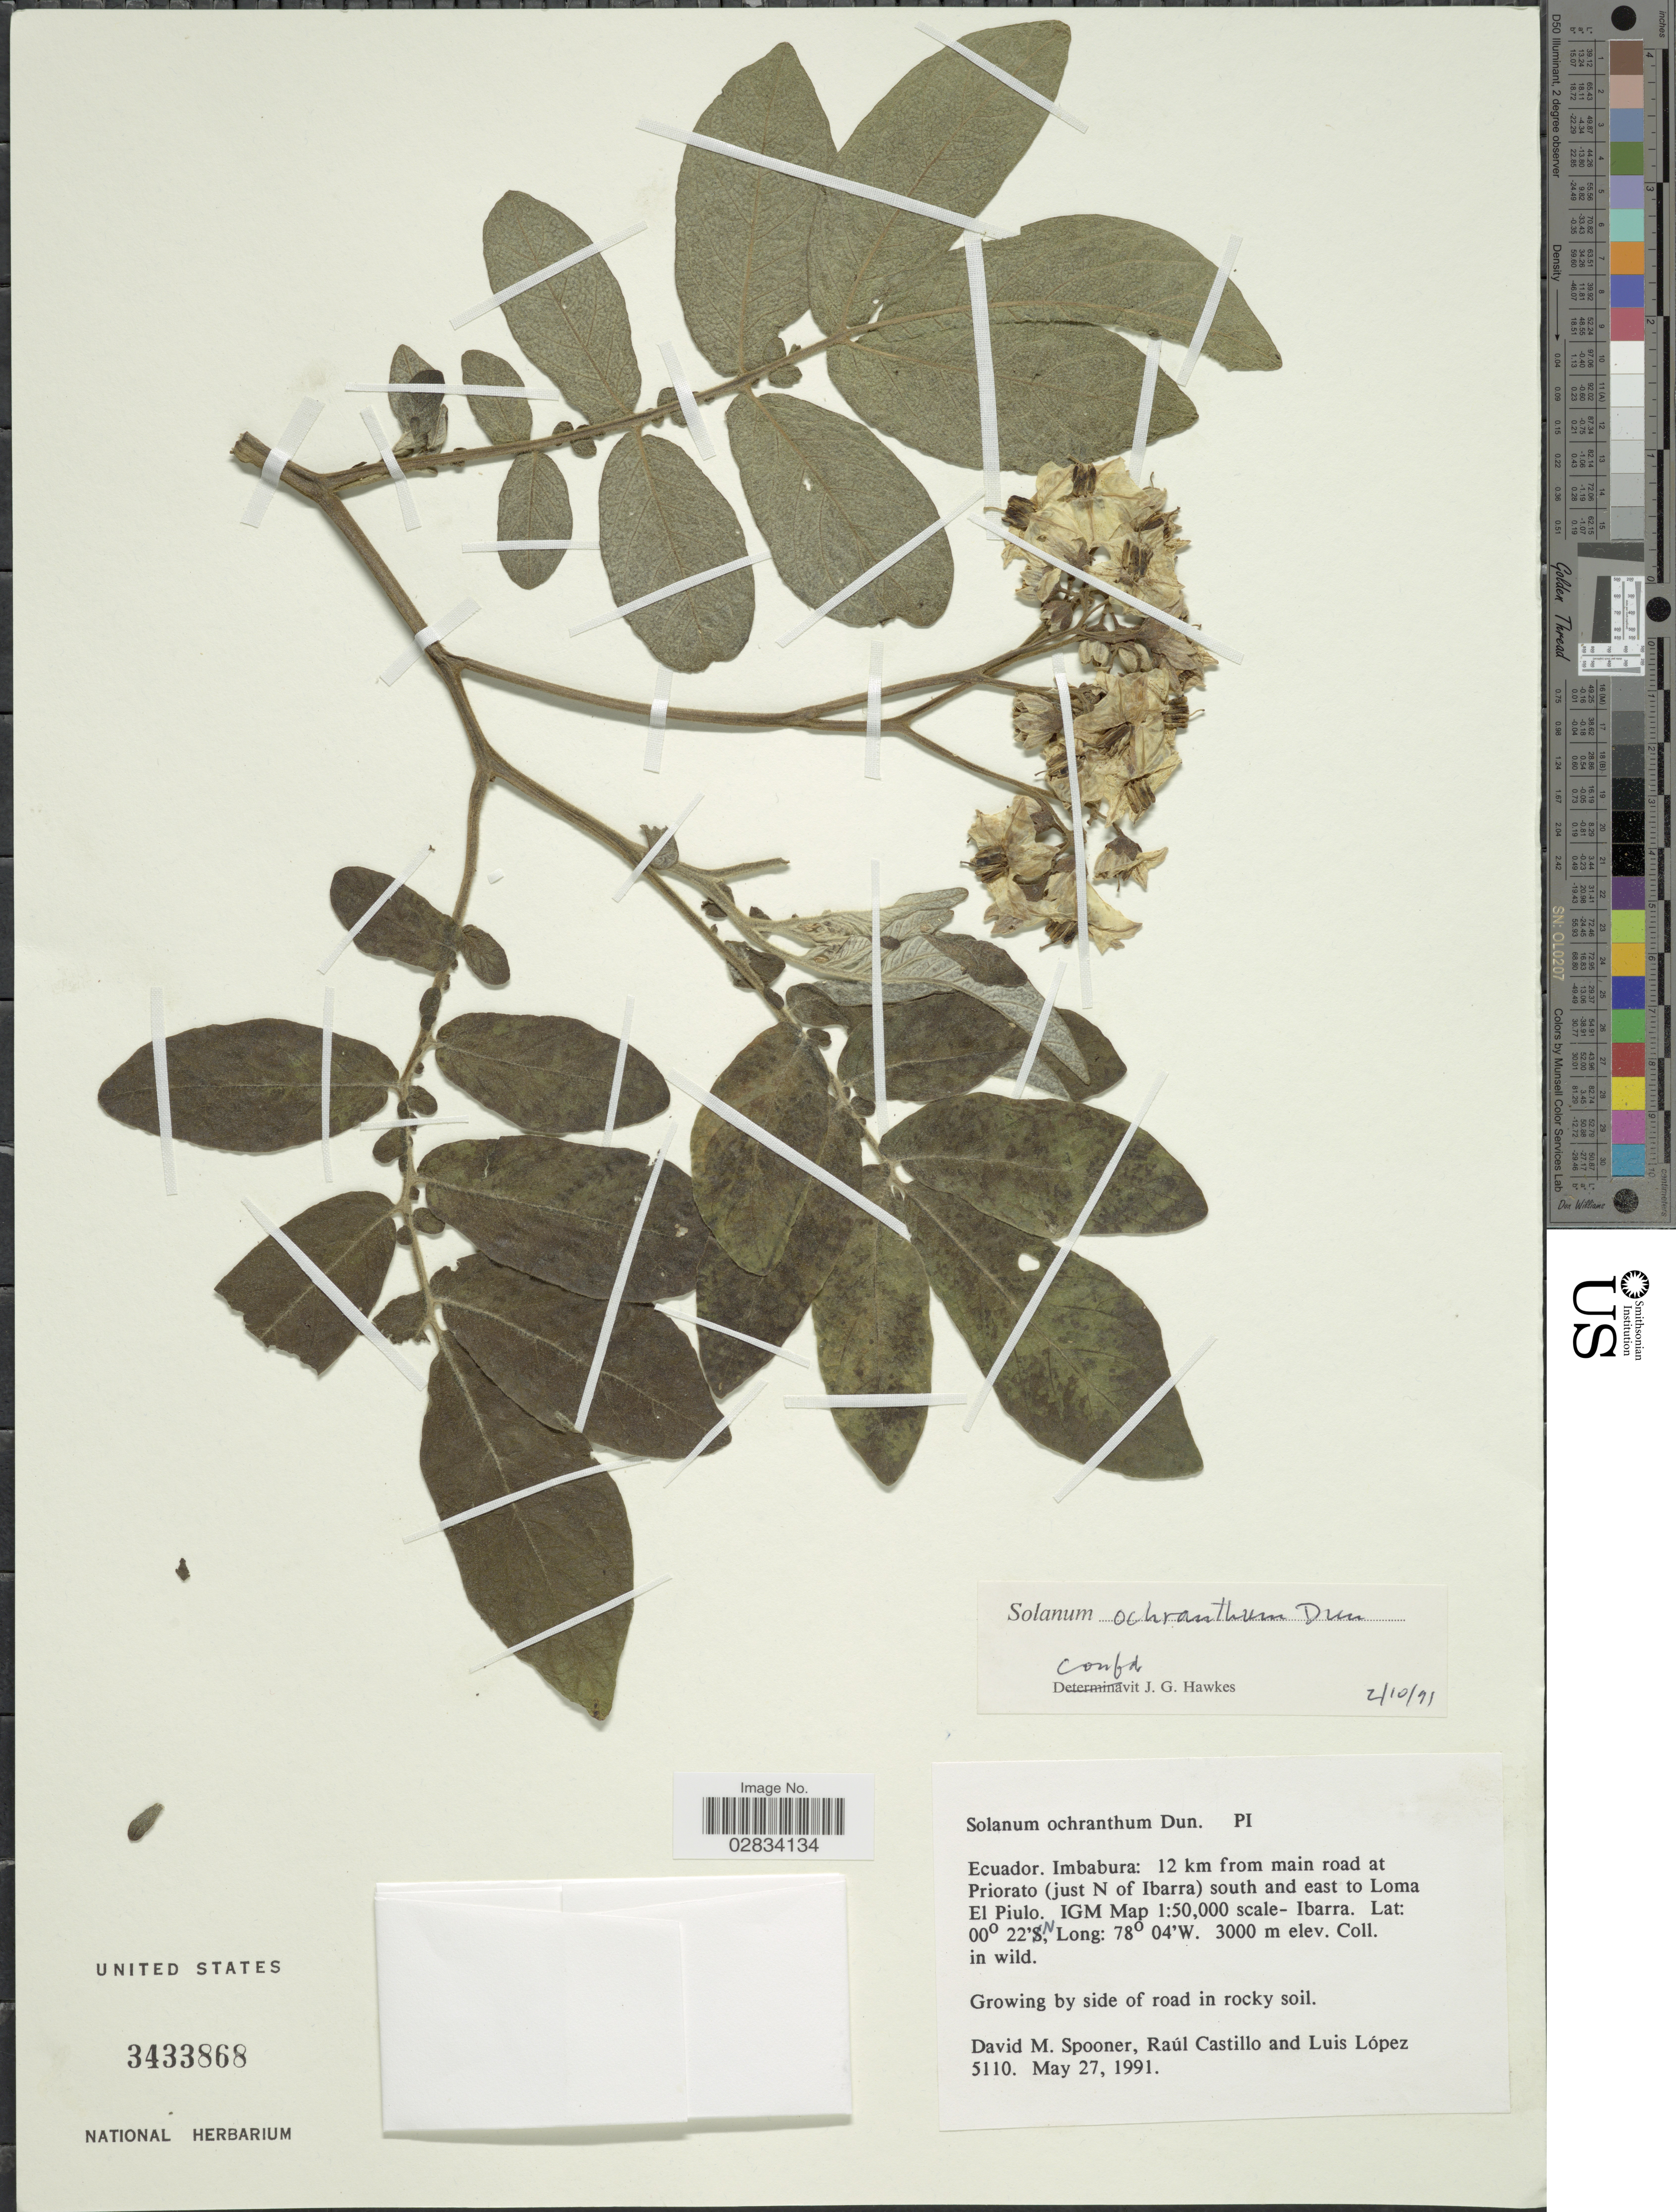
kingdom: Plantae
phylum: Tracheophyta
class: Magnoliopsida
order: Solanales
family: Solanaceae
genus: Solanum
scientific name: Solanum ochranthum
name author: Dunal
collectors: D. Spooner, R. Castillo & L. López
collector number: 5110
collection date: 1991-05-27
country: Ecuador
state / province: Imbabura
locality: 12 km from main road at Priorato (just N of Ibarra) south and east to Loma El Piulo, IGM Map 1:50000 scale-Ibarra.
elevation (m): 3000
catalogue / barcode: US 3433868